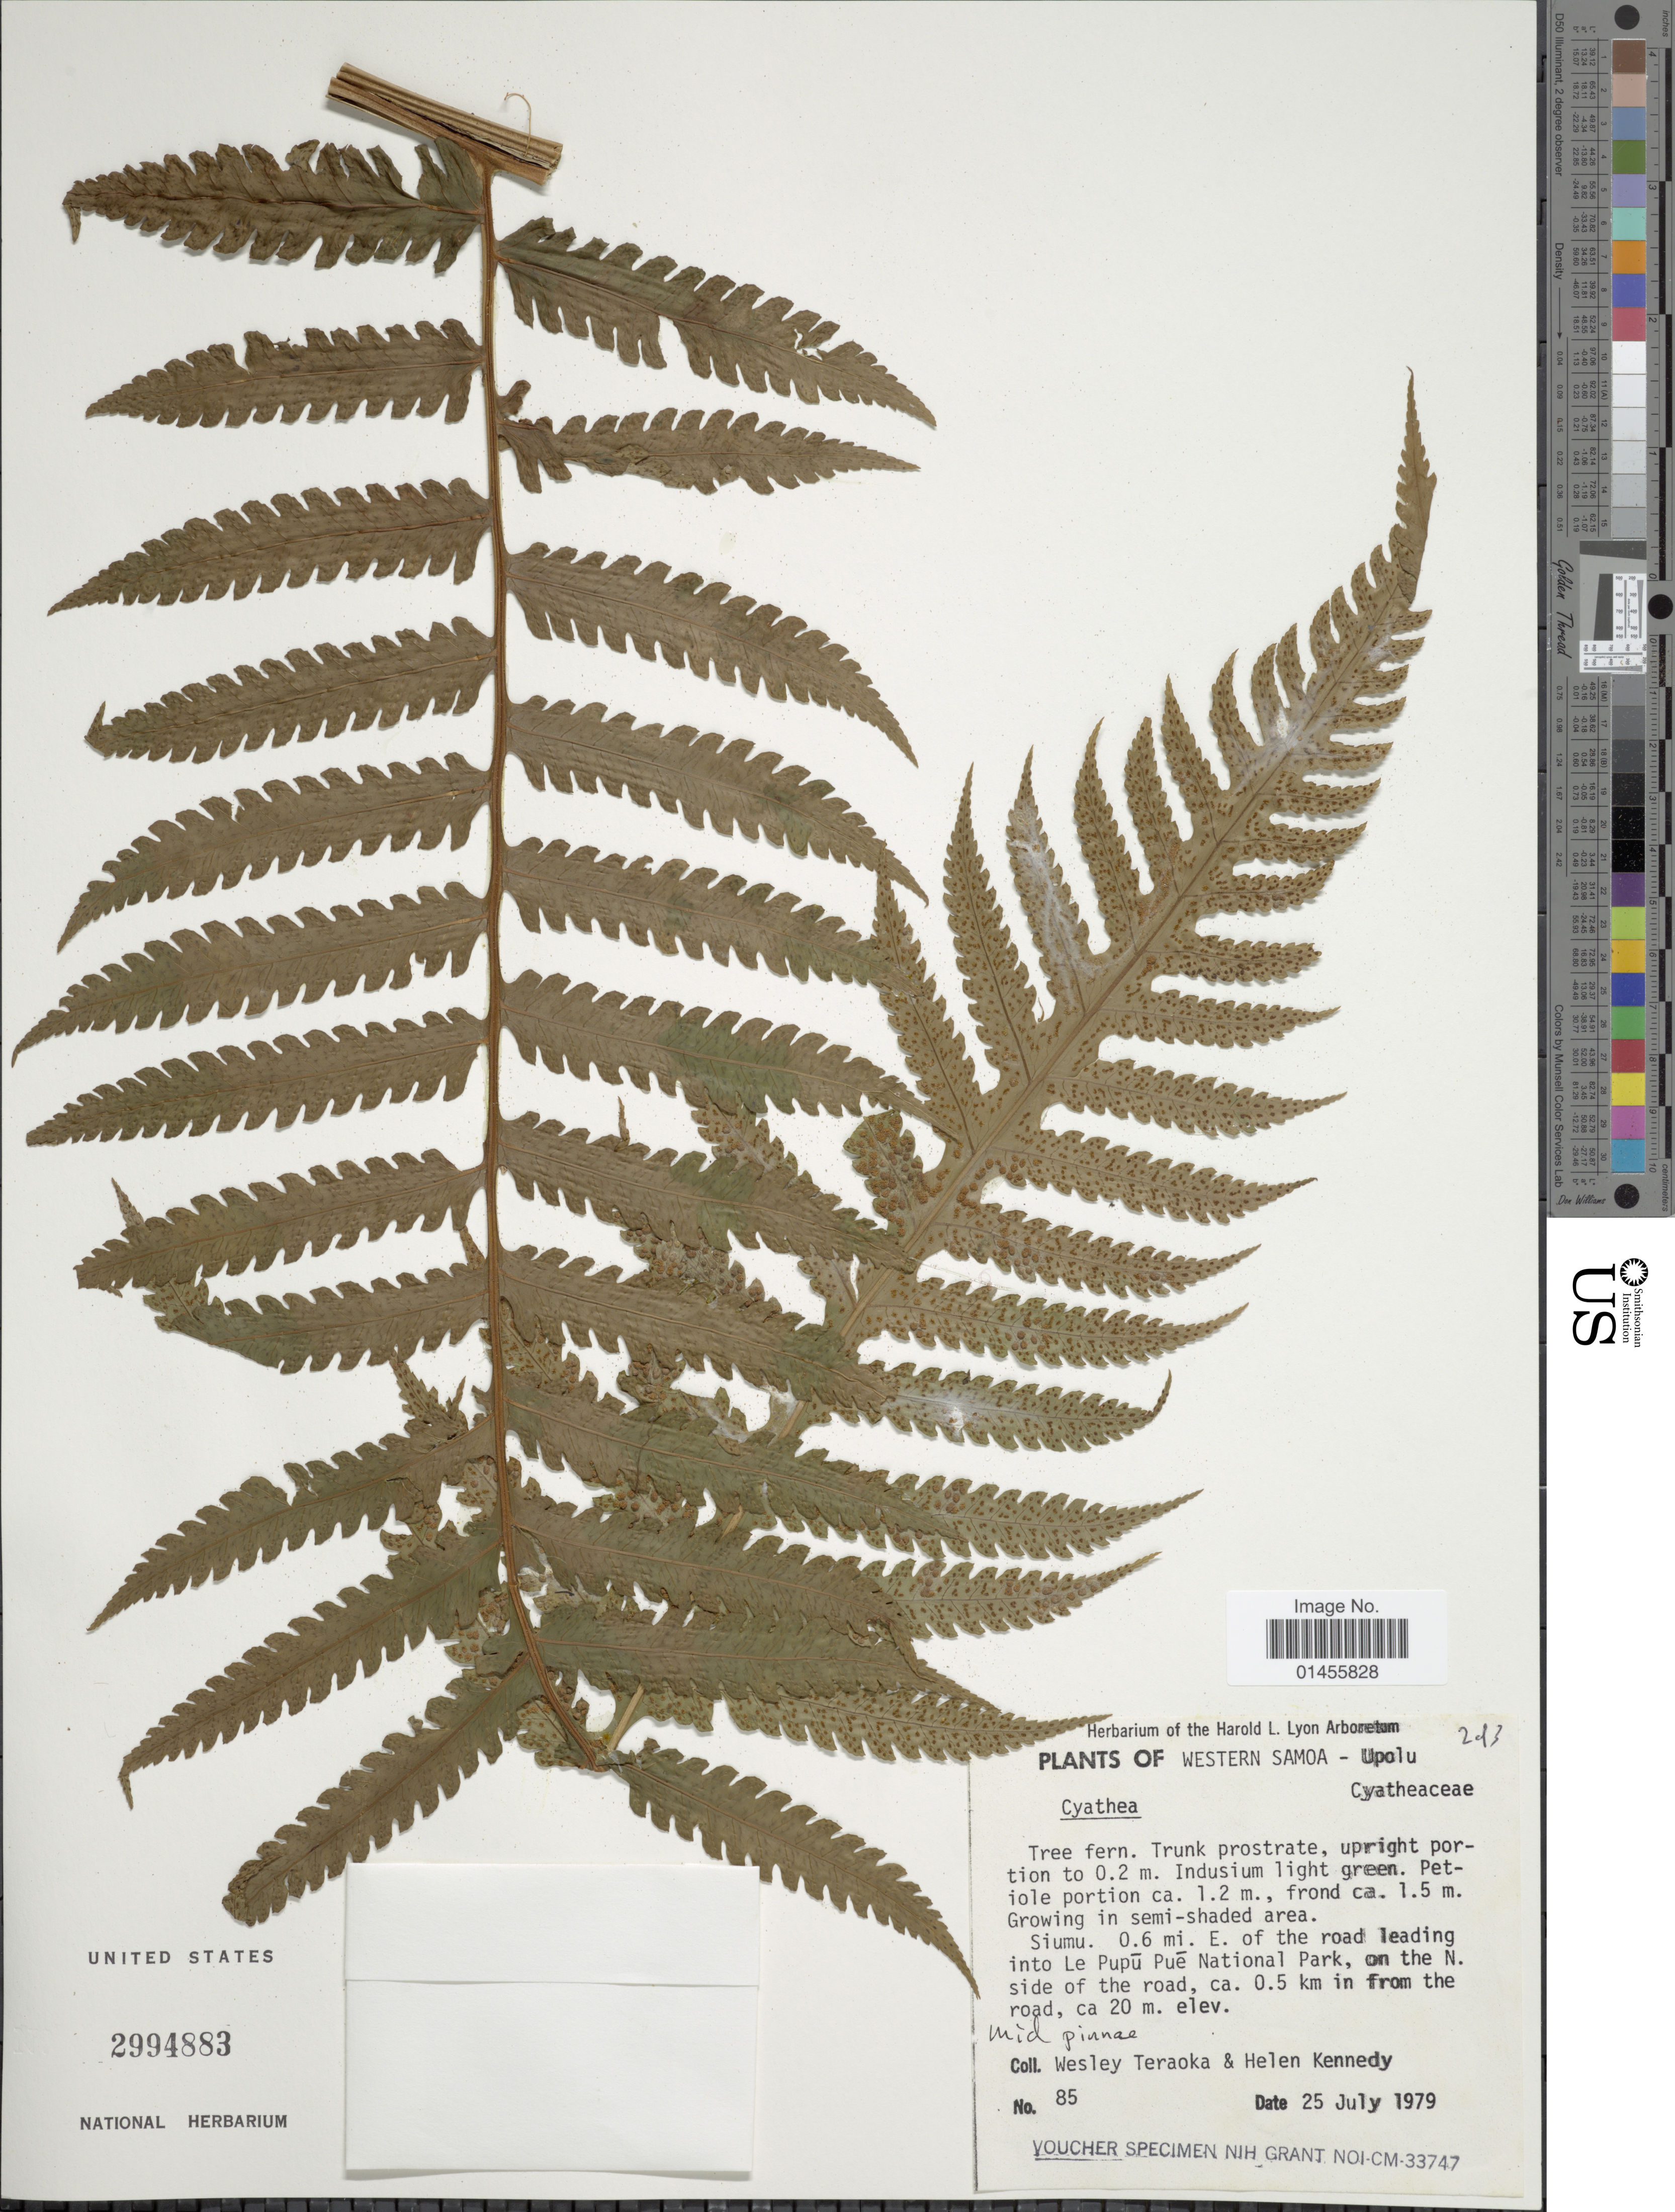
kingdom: Plantae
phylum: Tracheophyta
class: Polypodiopsida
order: Cyatheales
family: Cyatheaceae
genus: Alsophila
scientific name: Alsophila sp.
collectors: W. Teraoka & H. Kennedy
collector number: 85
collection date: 1979-07-25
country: Samoa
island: Upolu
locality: Siumu. 0.6 ,mi. E. of the road leading into Le Pupu Pue National Park, on the N. side of the road, 0.5 km in from the road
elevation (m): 20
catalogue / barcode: US 2994883